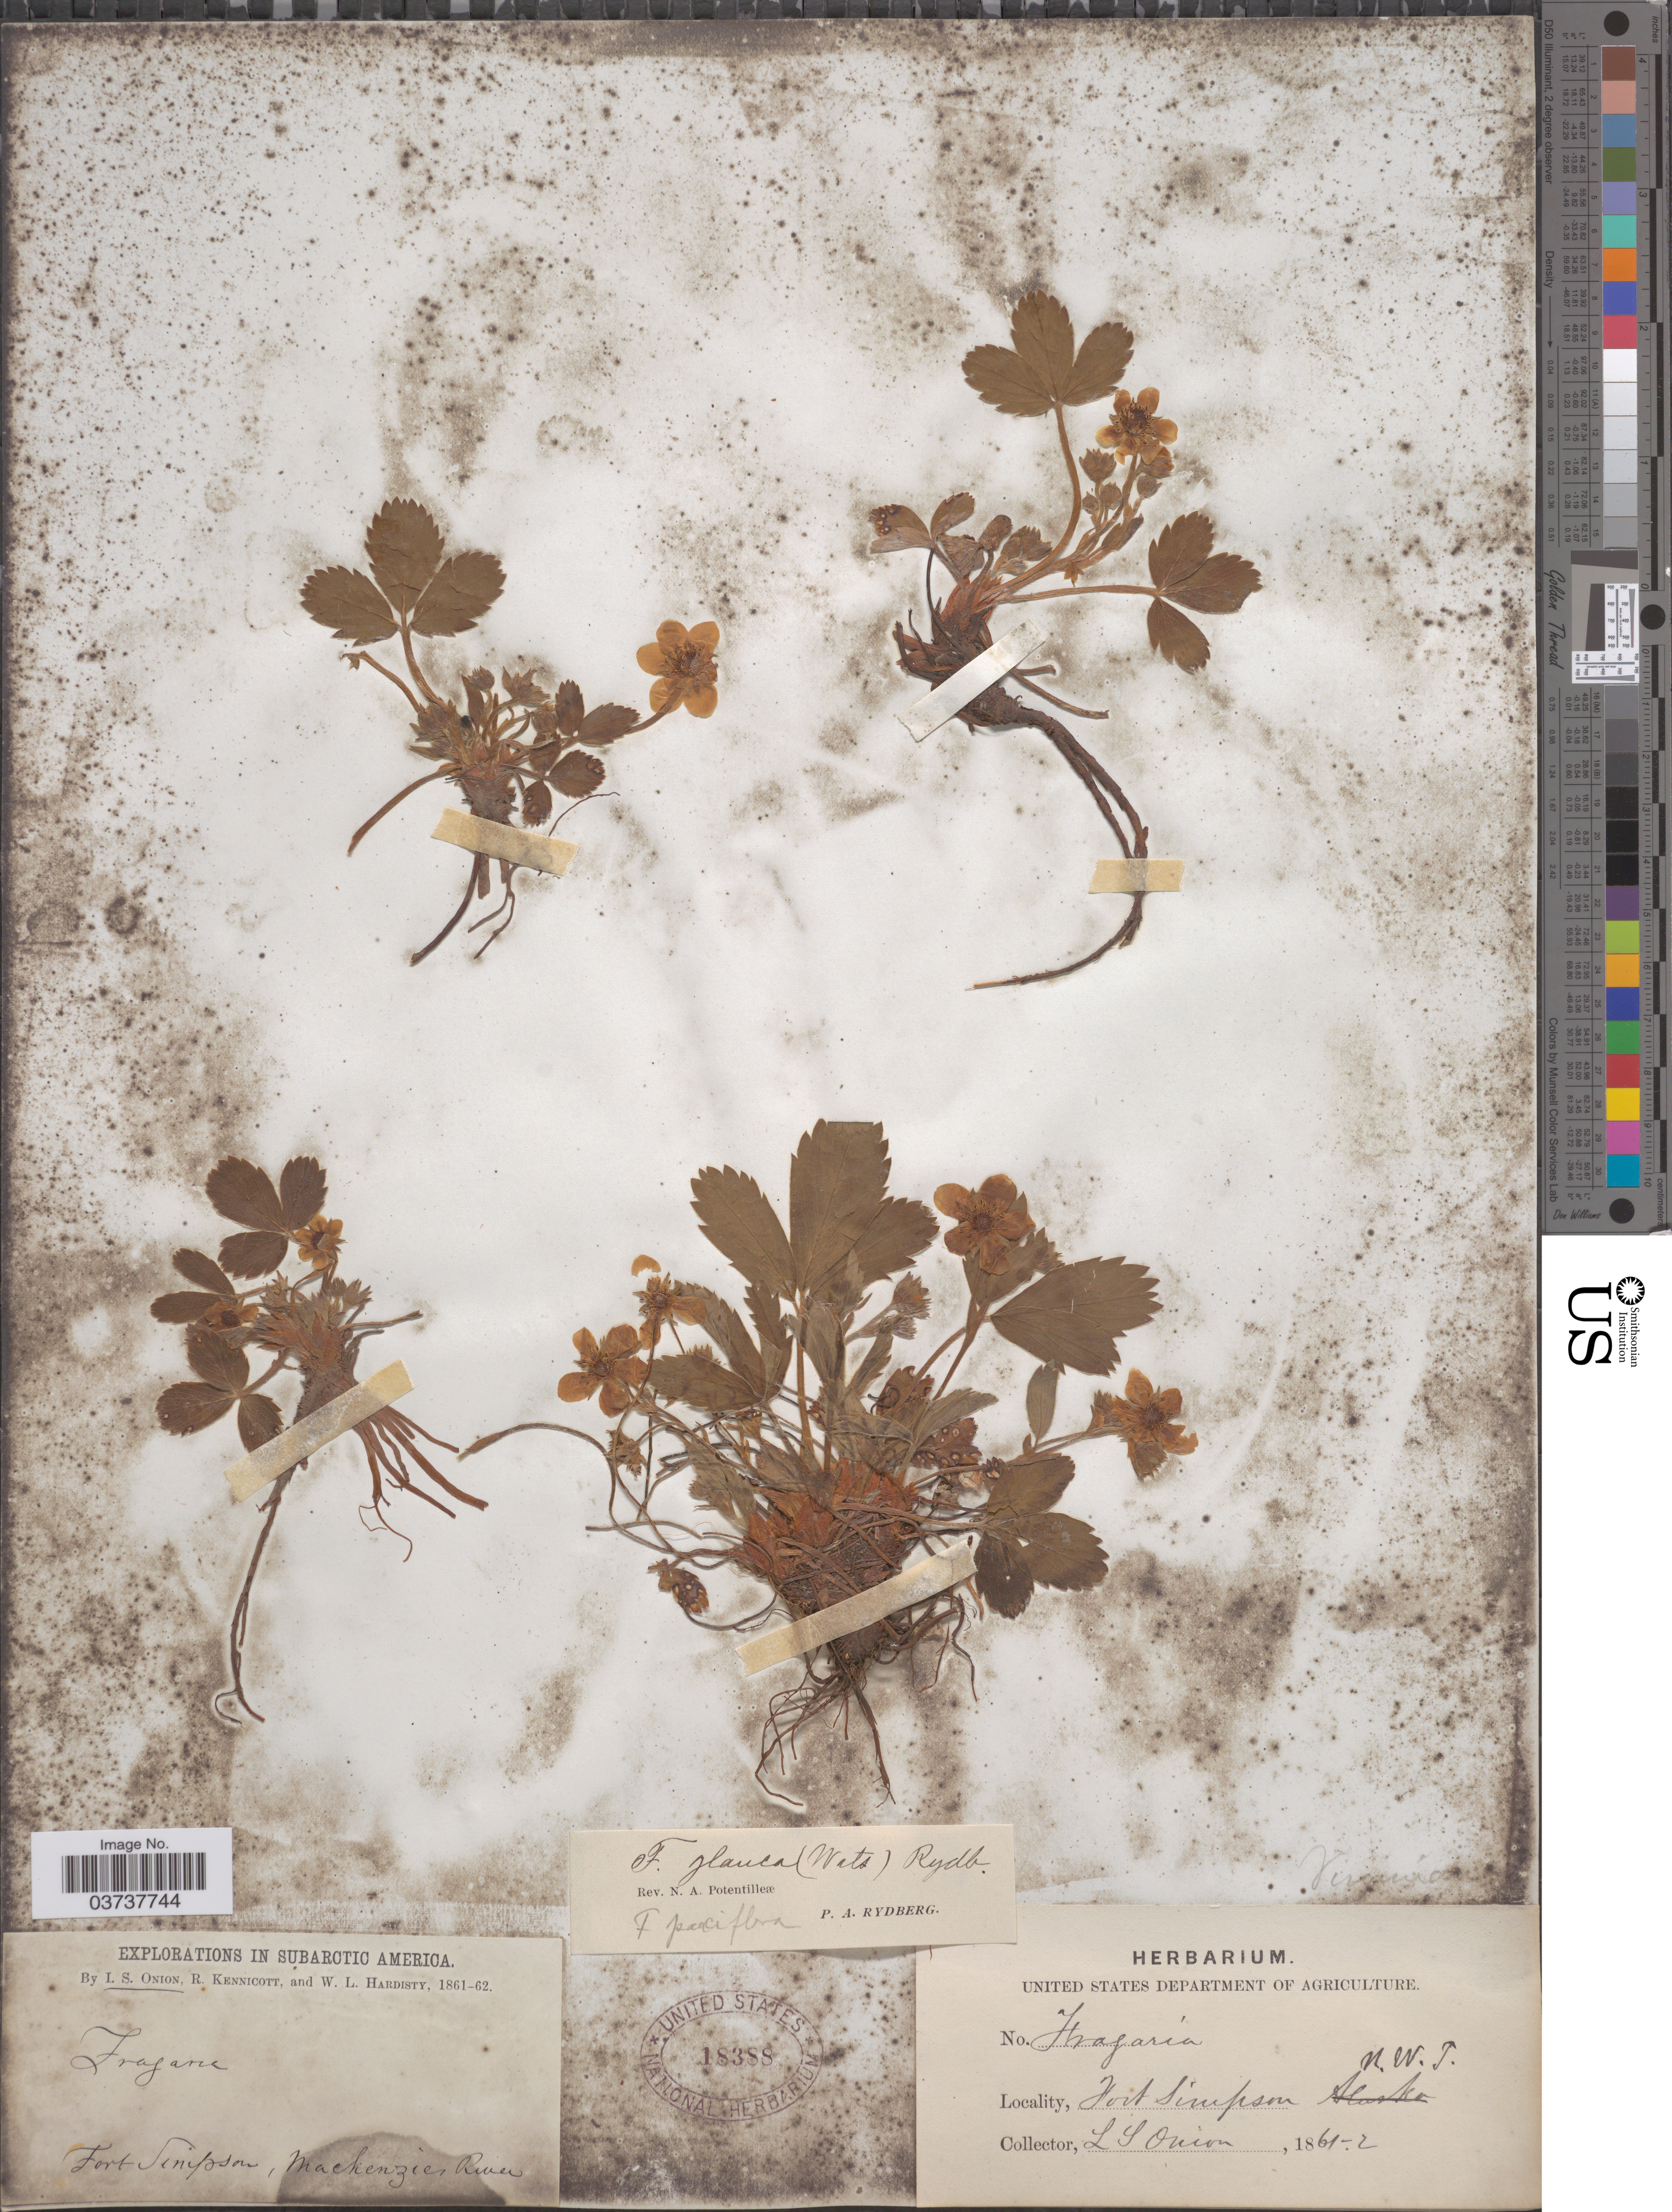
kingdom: Plantae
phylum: Tracheophyta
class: Magnoliopsida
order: Rosales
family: Rosaceae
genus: Fragaria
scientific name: Fragaria virginiana subsp. glauca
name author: (S. Watson) Staudt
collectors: L. Onion, R. Kennicott & W. Hardisty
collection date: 1861/1862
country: Canada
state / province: Northwest Territories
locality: Fort Simpson, Mackenzies River.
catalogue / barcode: US 18388